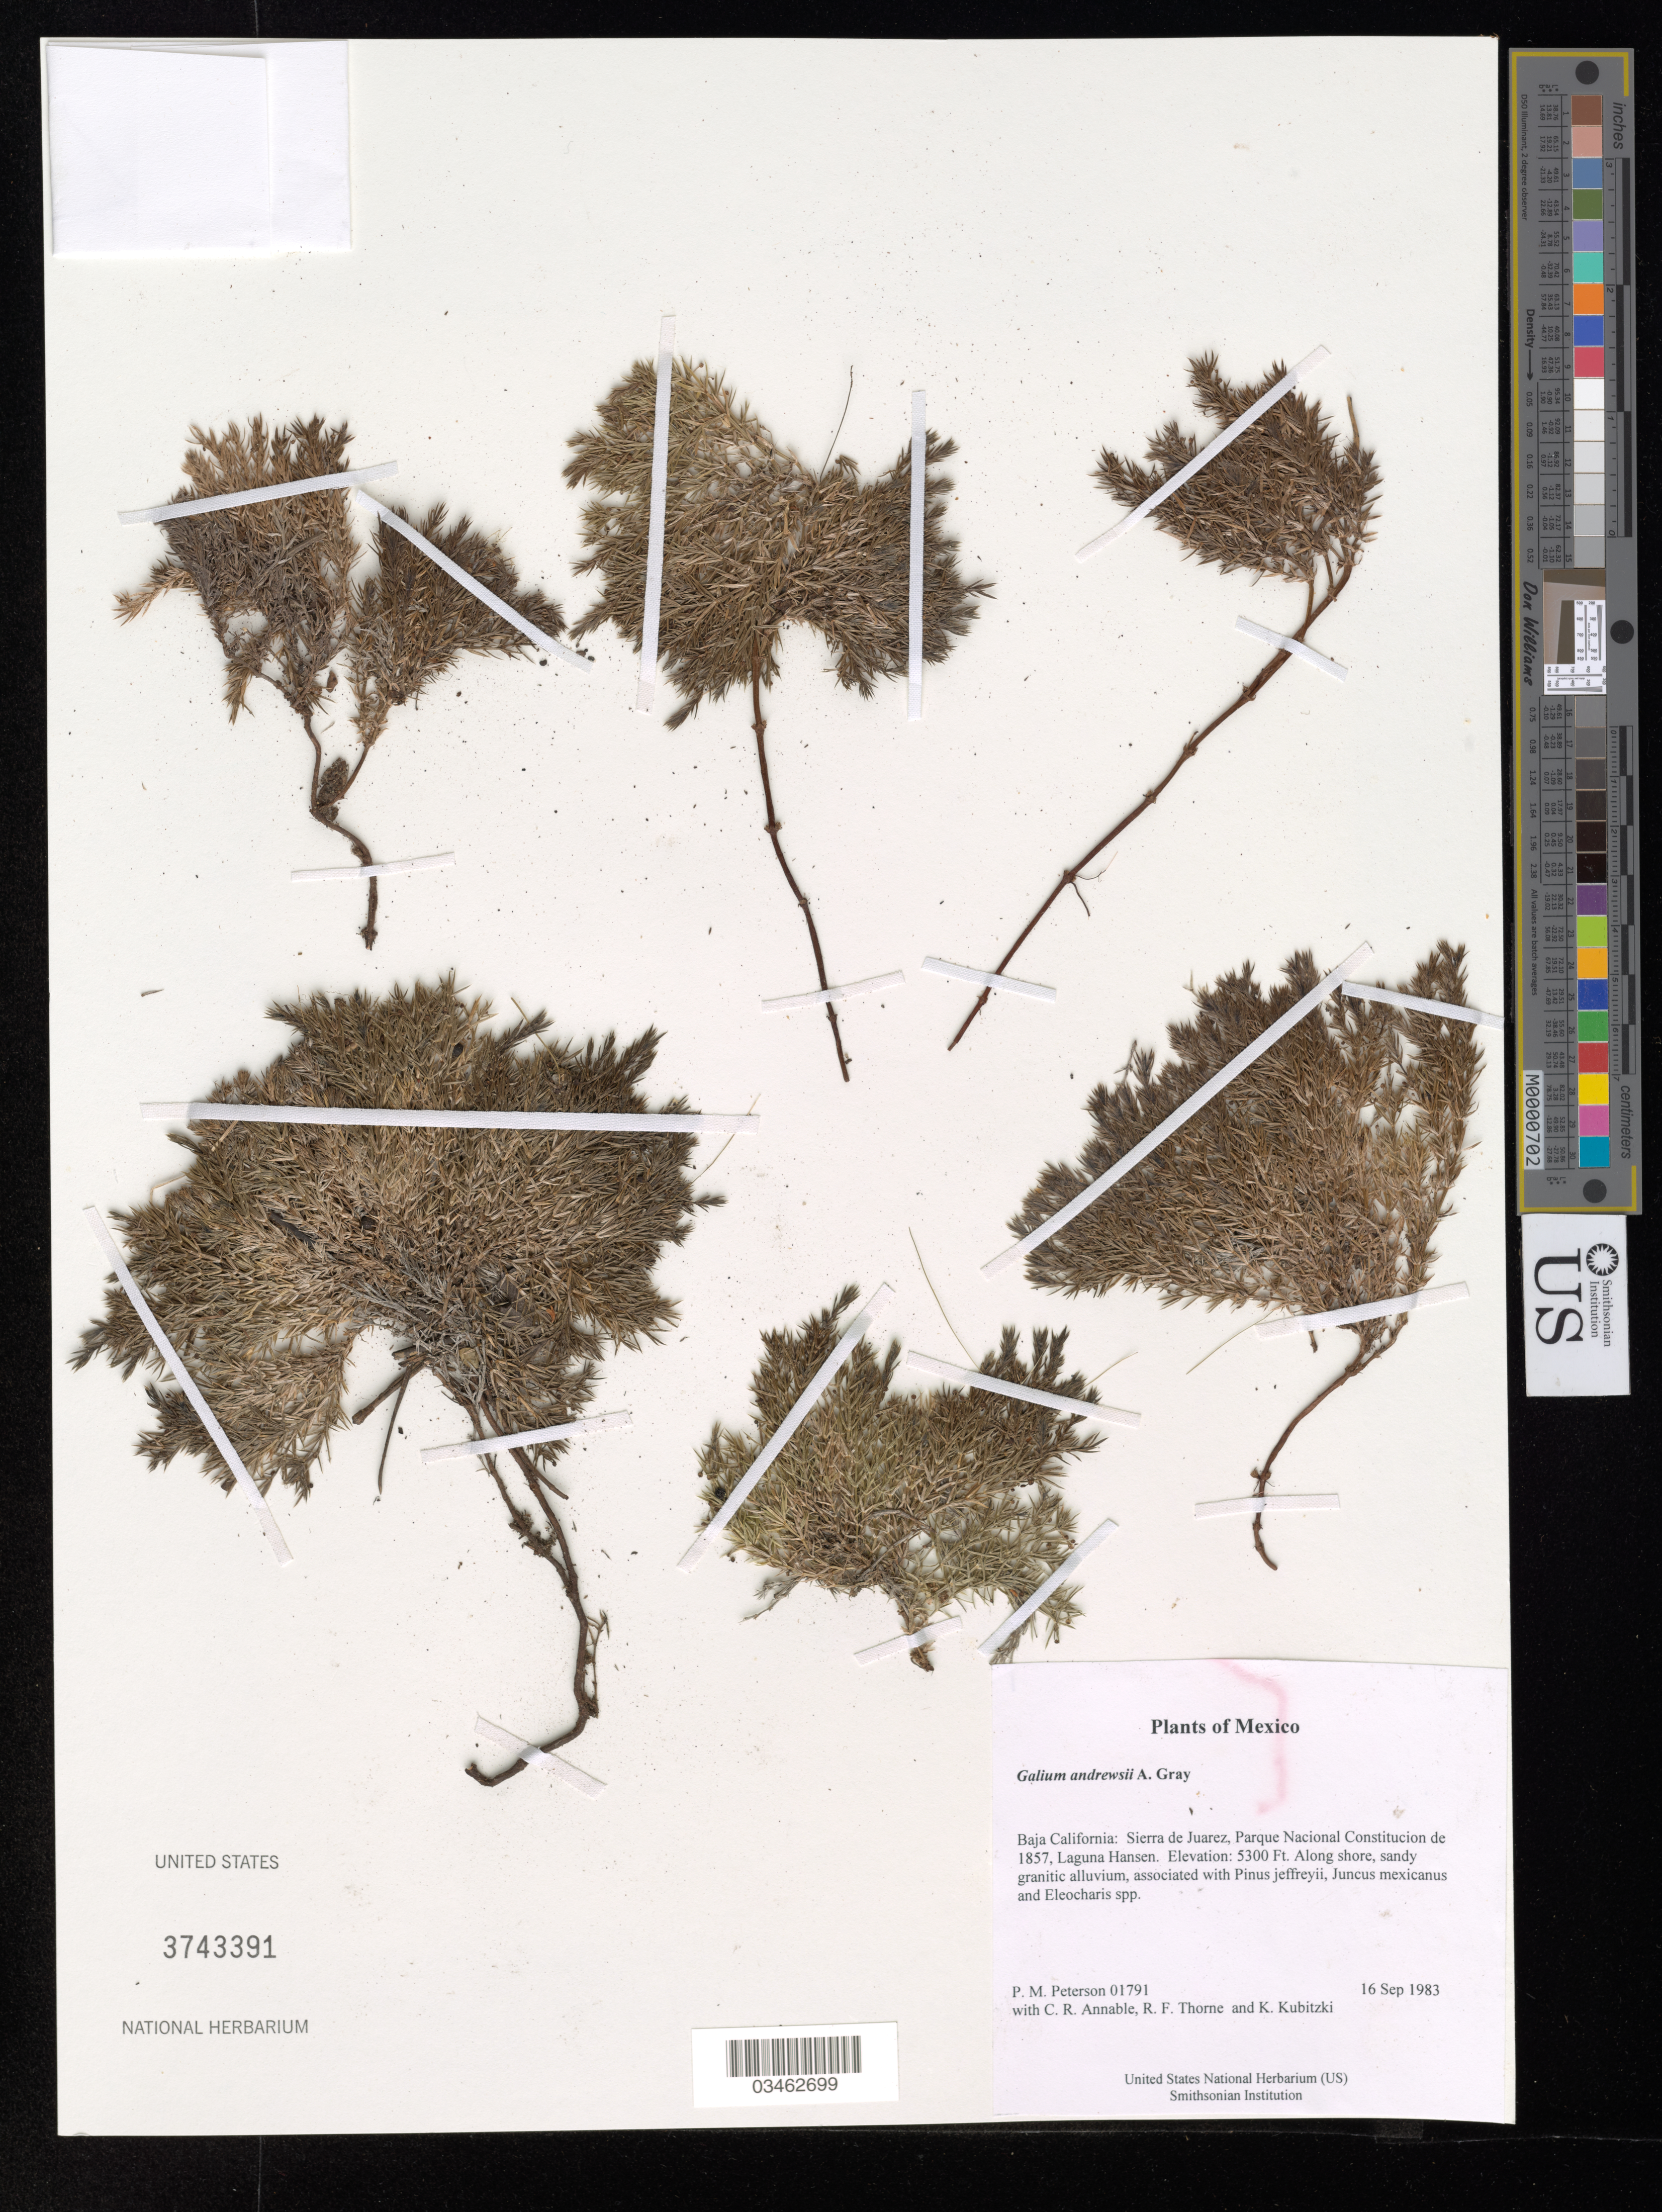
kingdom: Plantae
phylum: Tracheophyta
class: Magnoliopsida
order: Gentianales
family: Rubiaceae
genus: Galium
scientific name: Galium andrewsii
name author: A. Gray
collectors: P. M. Peterson, C. R. Annable, R. F. Thorne & K. Kubitzki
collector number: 01791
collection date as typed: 16 Sep 1983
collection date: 1983-09-16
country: Mexico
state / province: Baja California Norte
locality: Sierra de Juarez, Parque Nacional Constitucion de 1857, Laguna Hansen.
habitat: Along shore, sandy granitic alluvium, associated with Pinus jeffreyii, Juncus mexicanus and Eleocharis spp.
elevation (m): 1615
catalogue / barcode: US 3743391